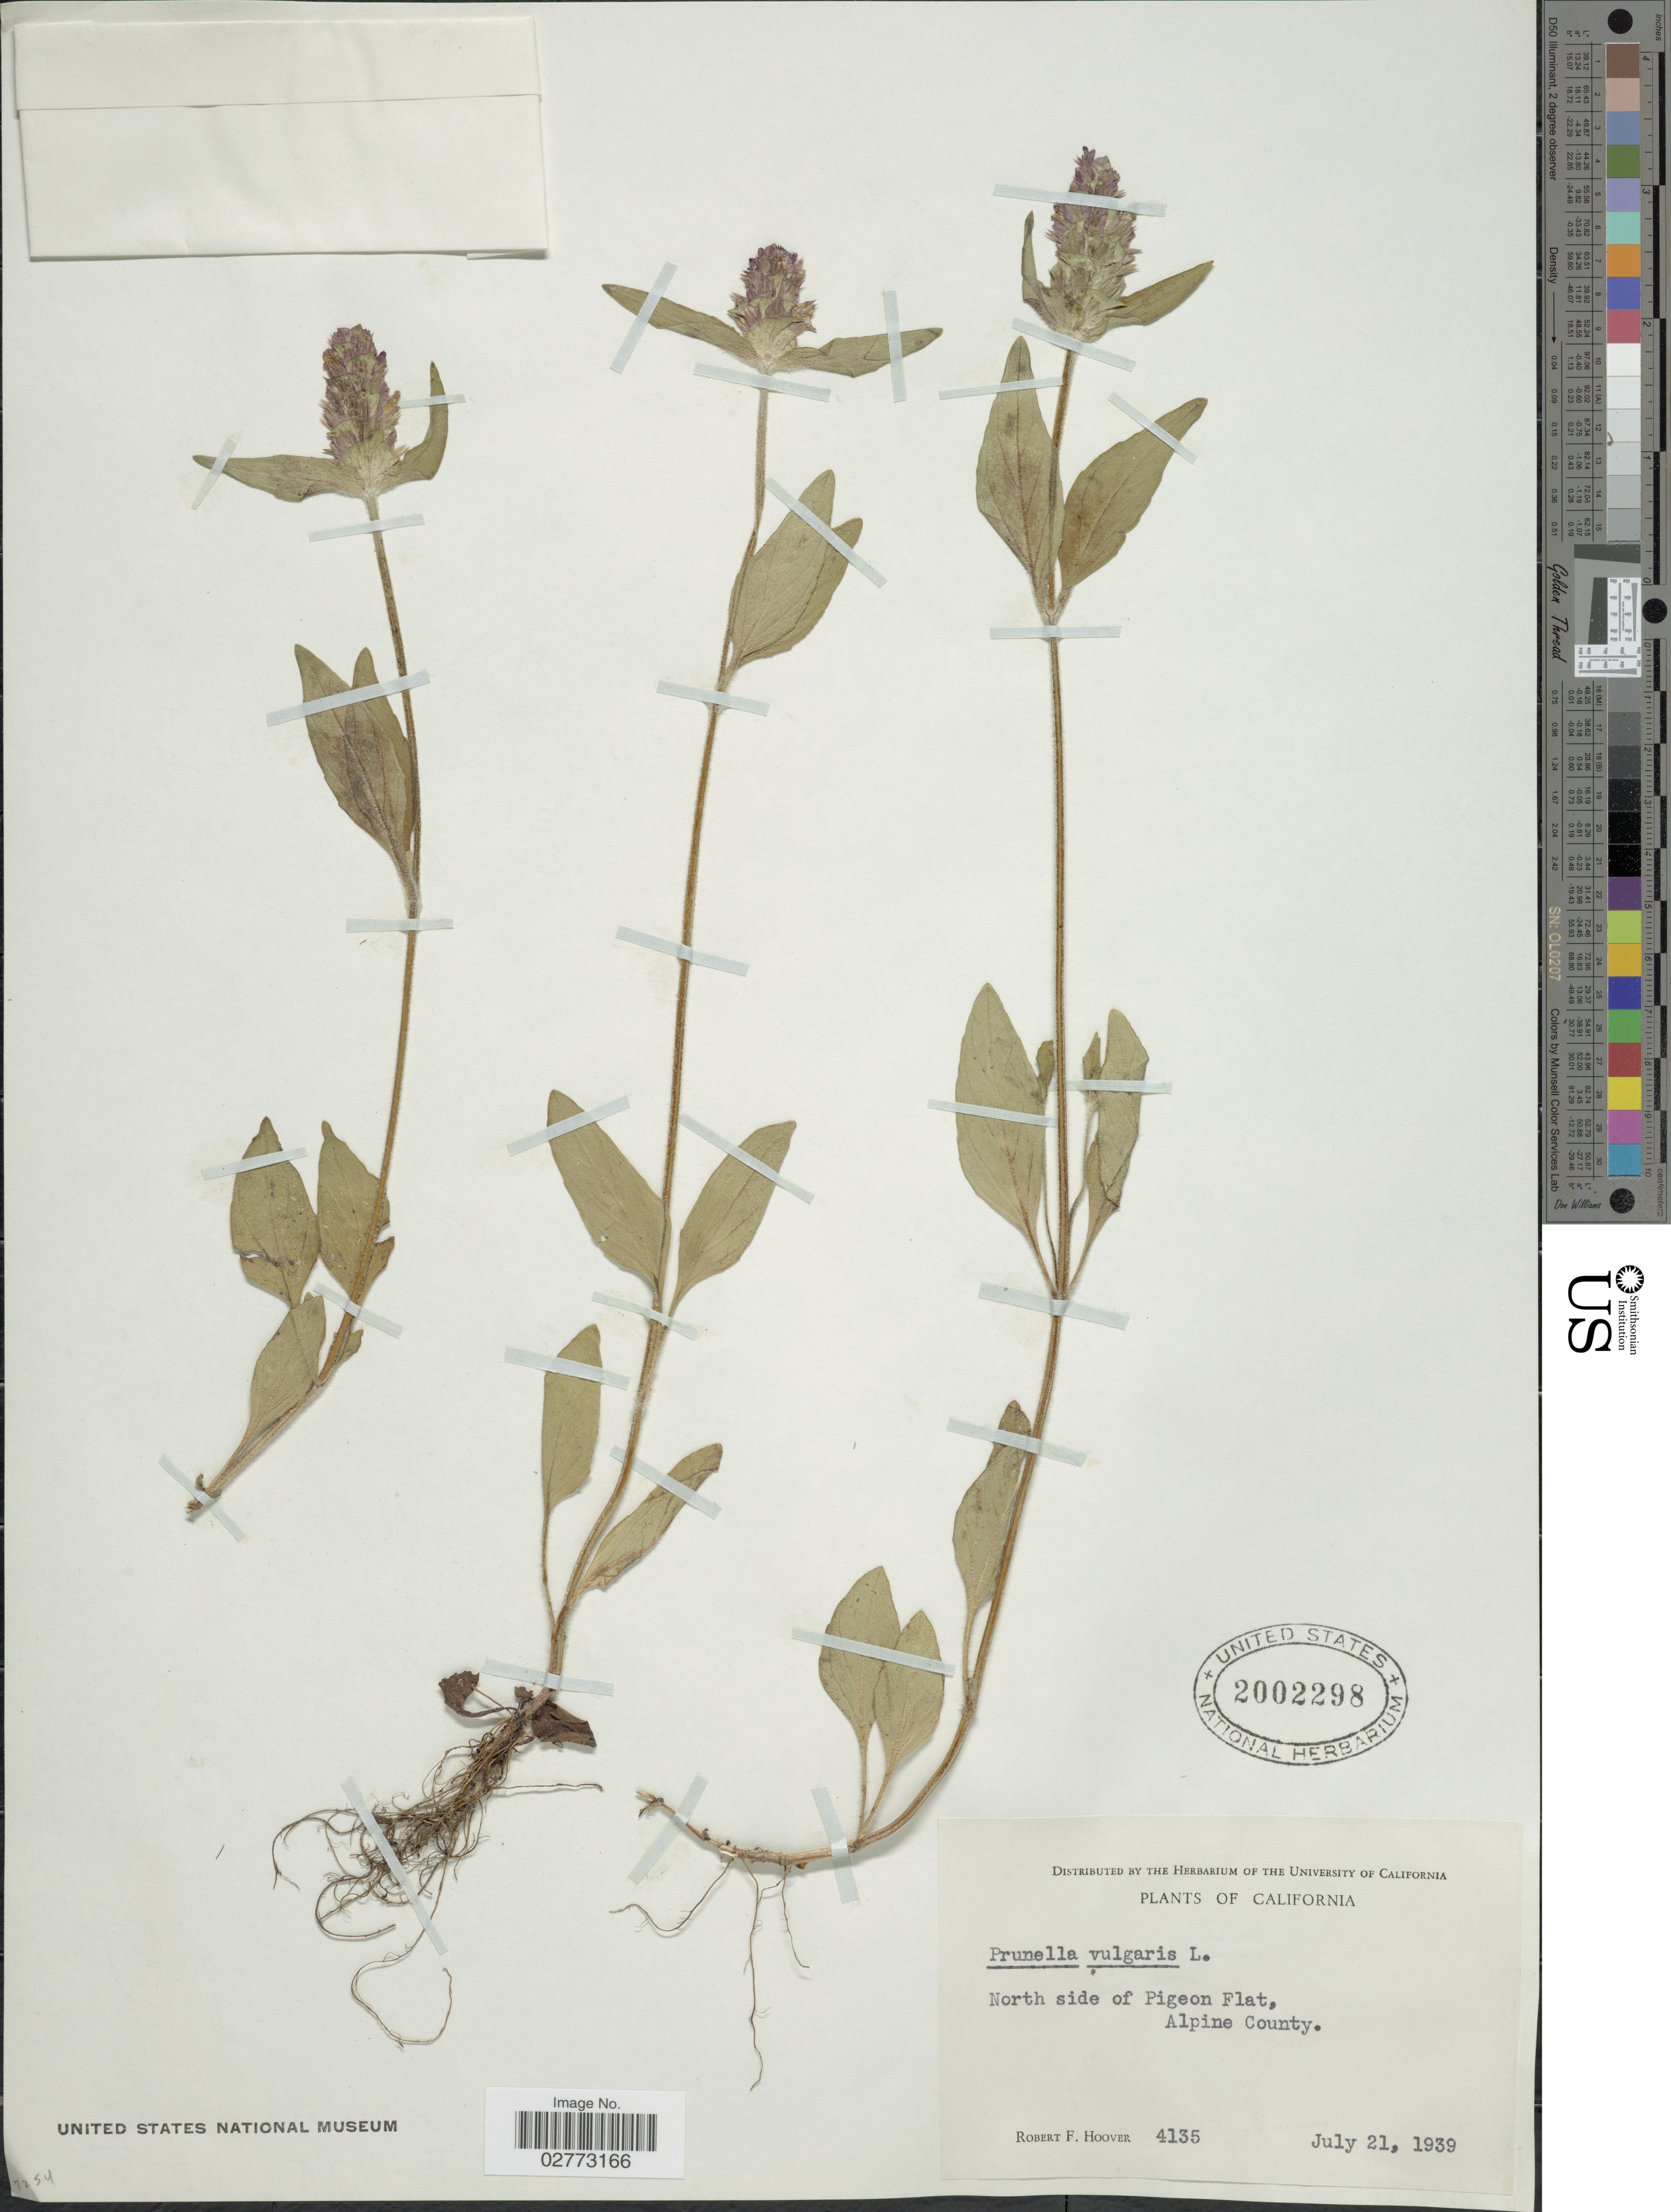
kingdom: Plantae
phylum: Tracheophyta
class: Magnoliopsida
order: Lamiales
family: Lamiaceae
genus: Prunella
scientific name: Prunella vulgaris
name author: L.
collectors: R. F. Hoover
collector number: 4135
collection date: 1939-07-21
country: United States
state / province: California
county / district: Alpine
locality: North side of Pigeon Flat, Alpine County.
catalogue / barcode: US 2002298